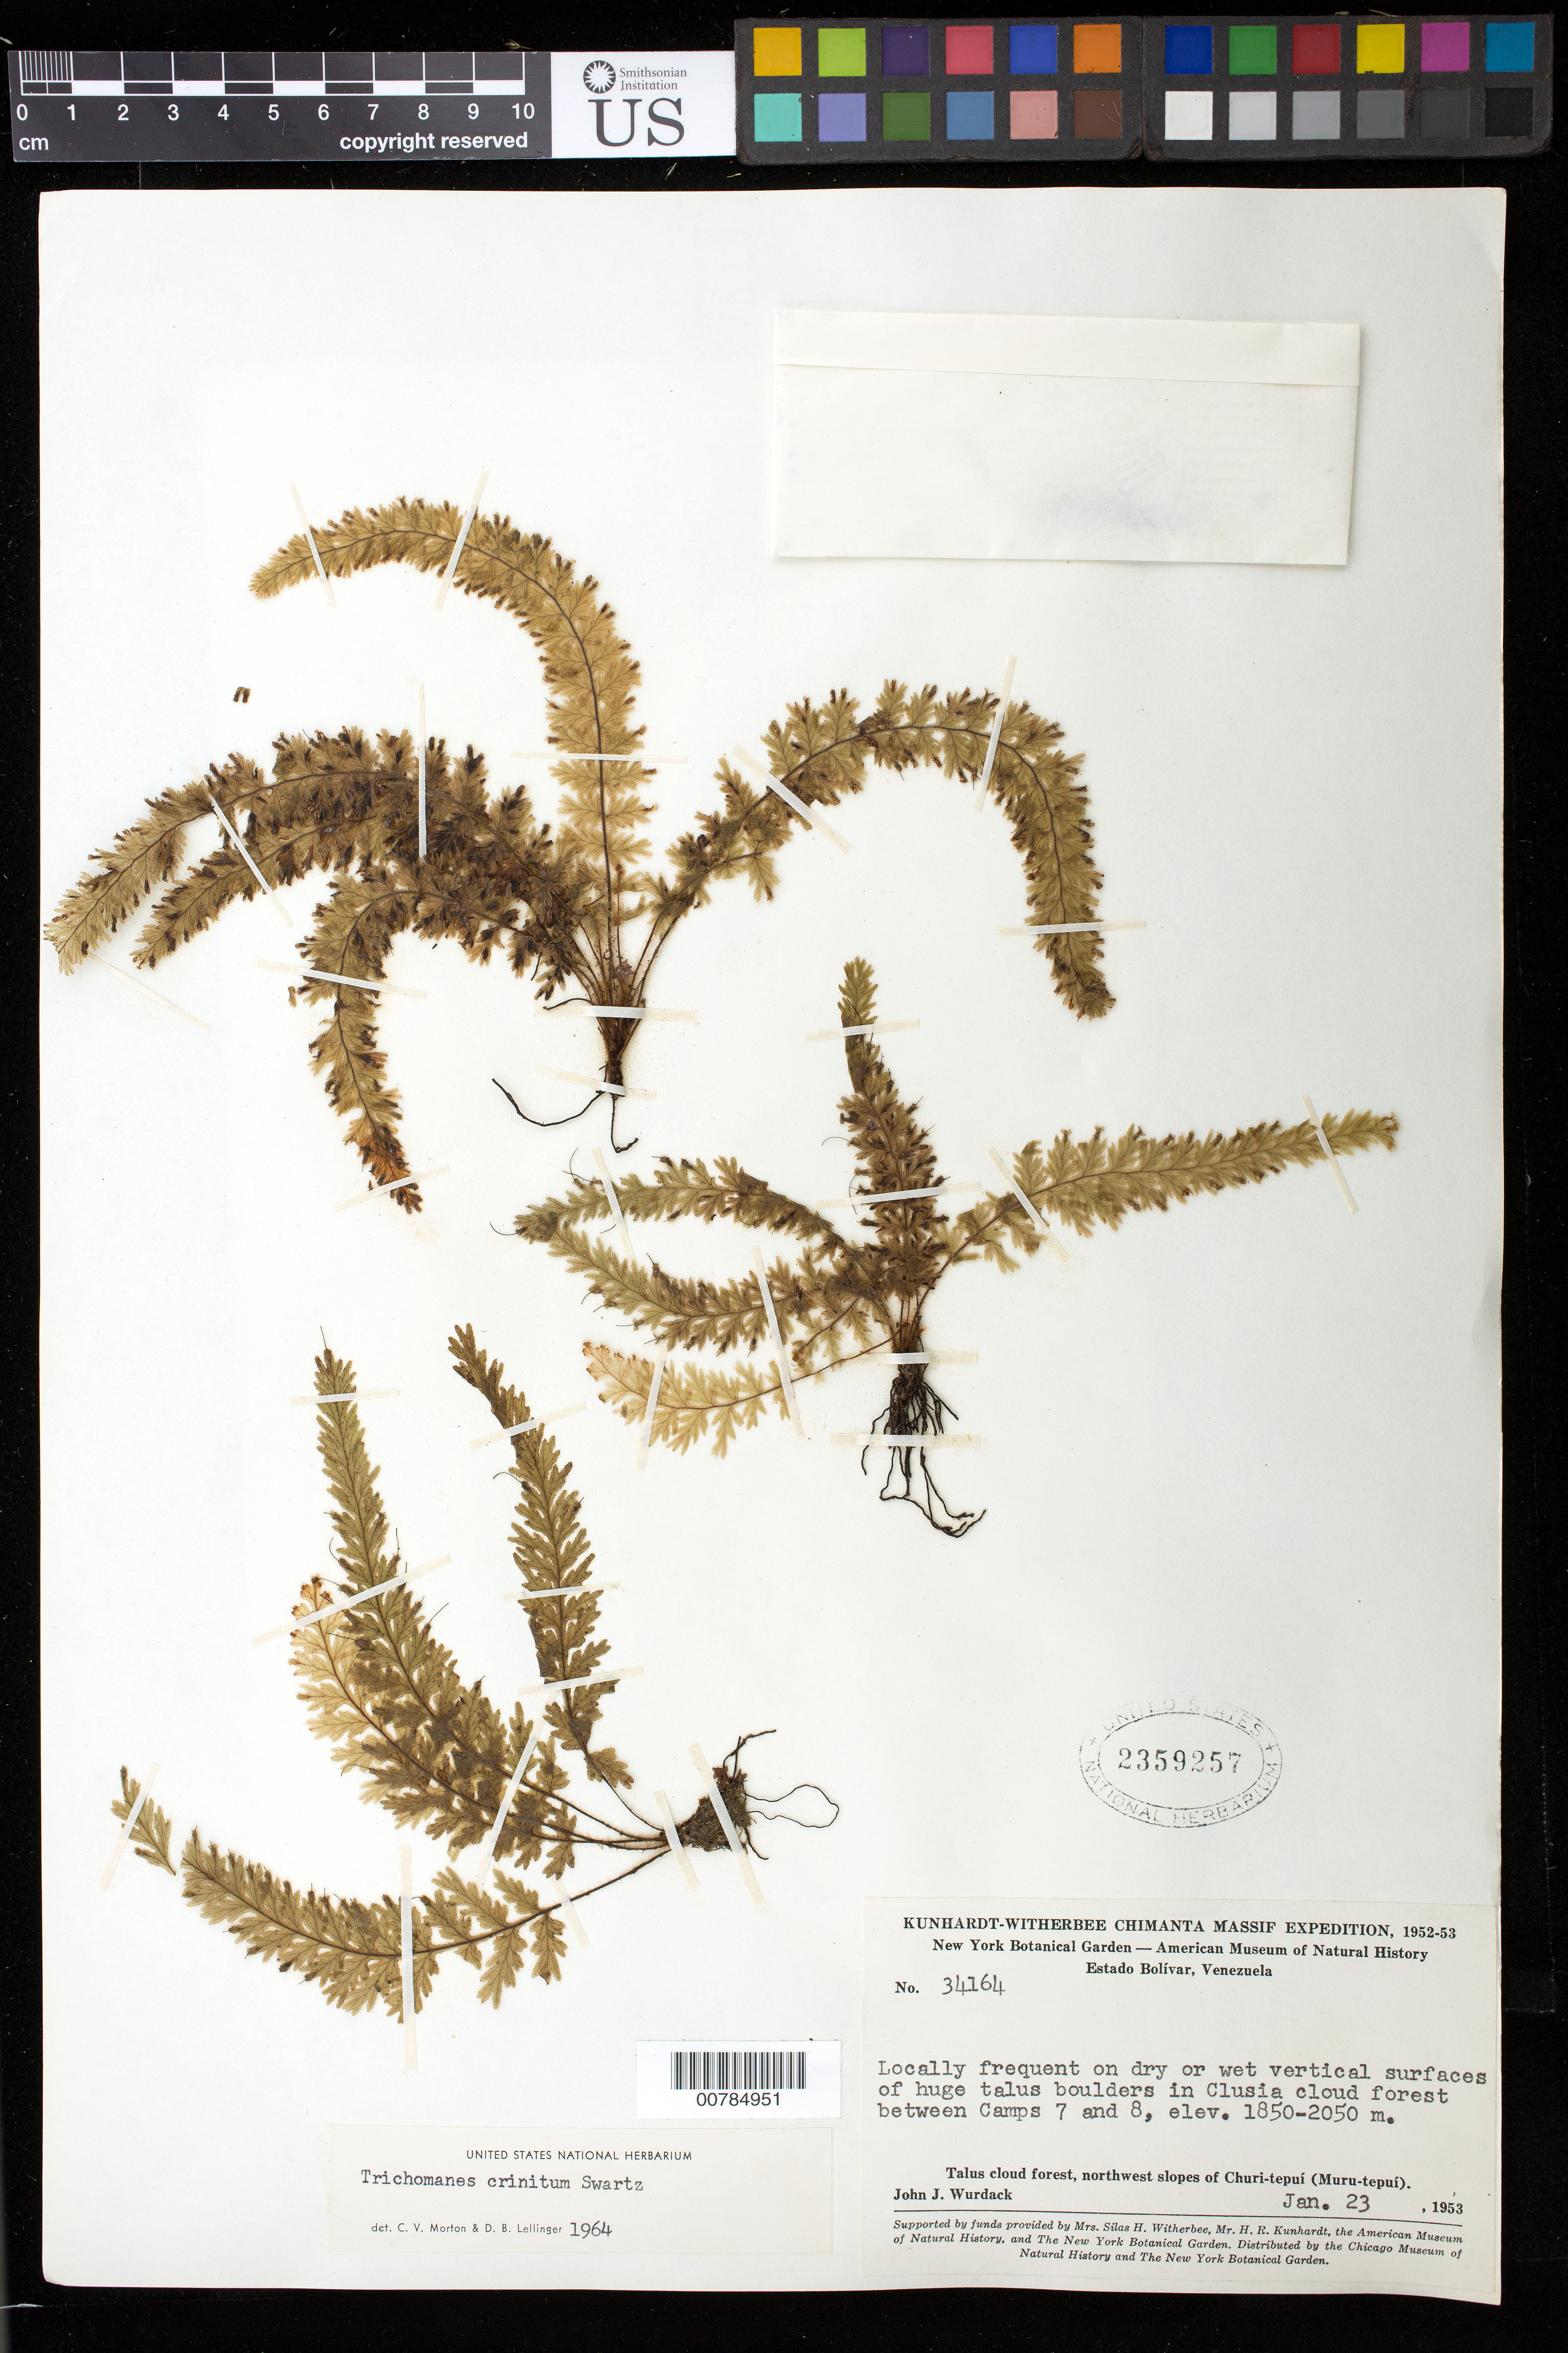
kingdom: Plantae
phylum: Tracheophyta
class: Polypodiopsida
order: Hymenophyllales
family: Hymenophyllaceae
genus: Trichomanes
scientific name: Trichomanes crinitum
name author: Sw.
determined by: Morton, C. V.; Lellinger, D. B.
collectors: J. J. Wurdack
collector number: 34164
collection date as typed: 23-Jan-53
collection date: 1953-01-23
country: Venezuela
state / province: Bolívar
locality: Churi-tepuí (Muru-tepuí), between Camps 7 and 8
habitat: Dry or wet vertical surface of huge talus boulder in Clusia cloud forest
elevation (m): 1850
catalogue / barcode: US 2359257